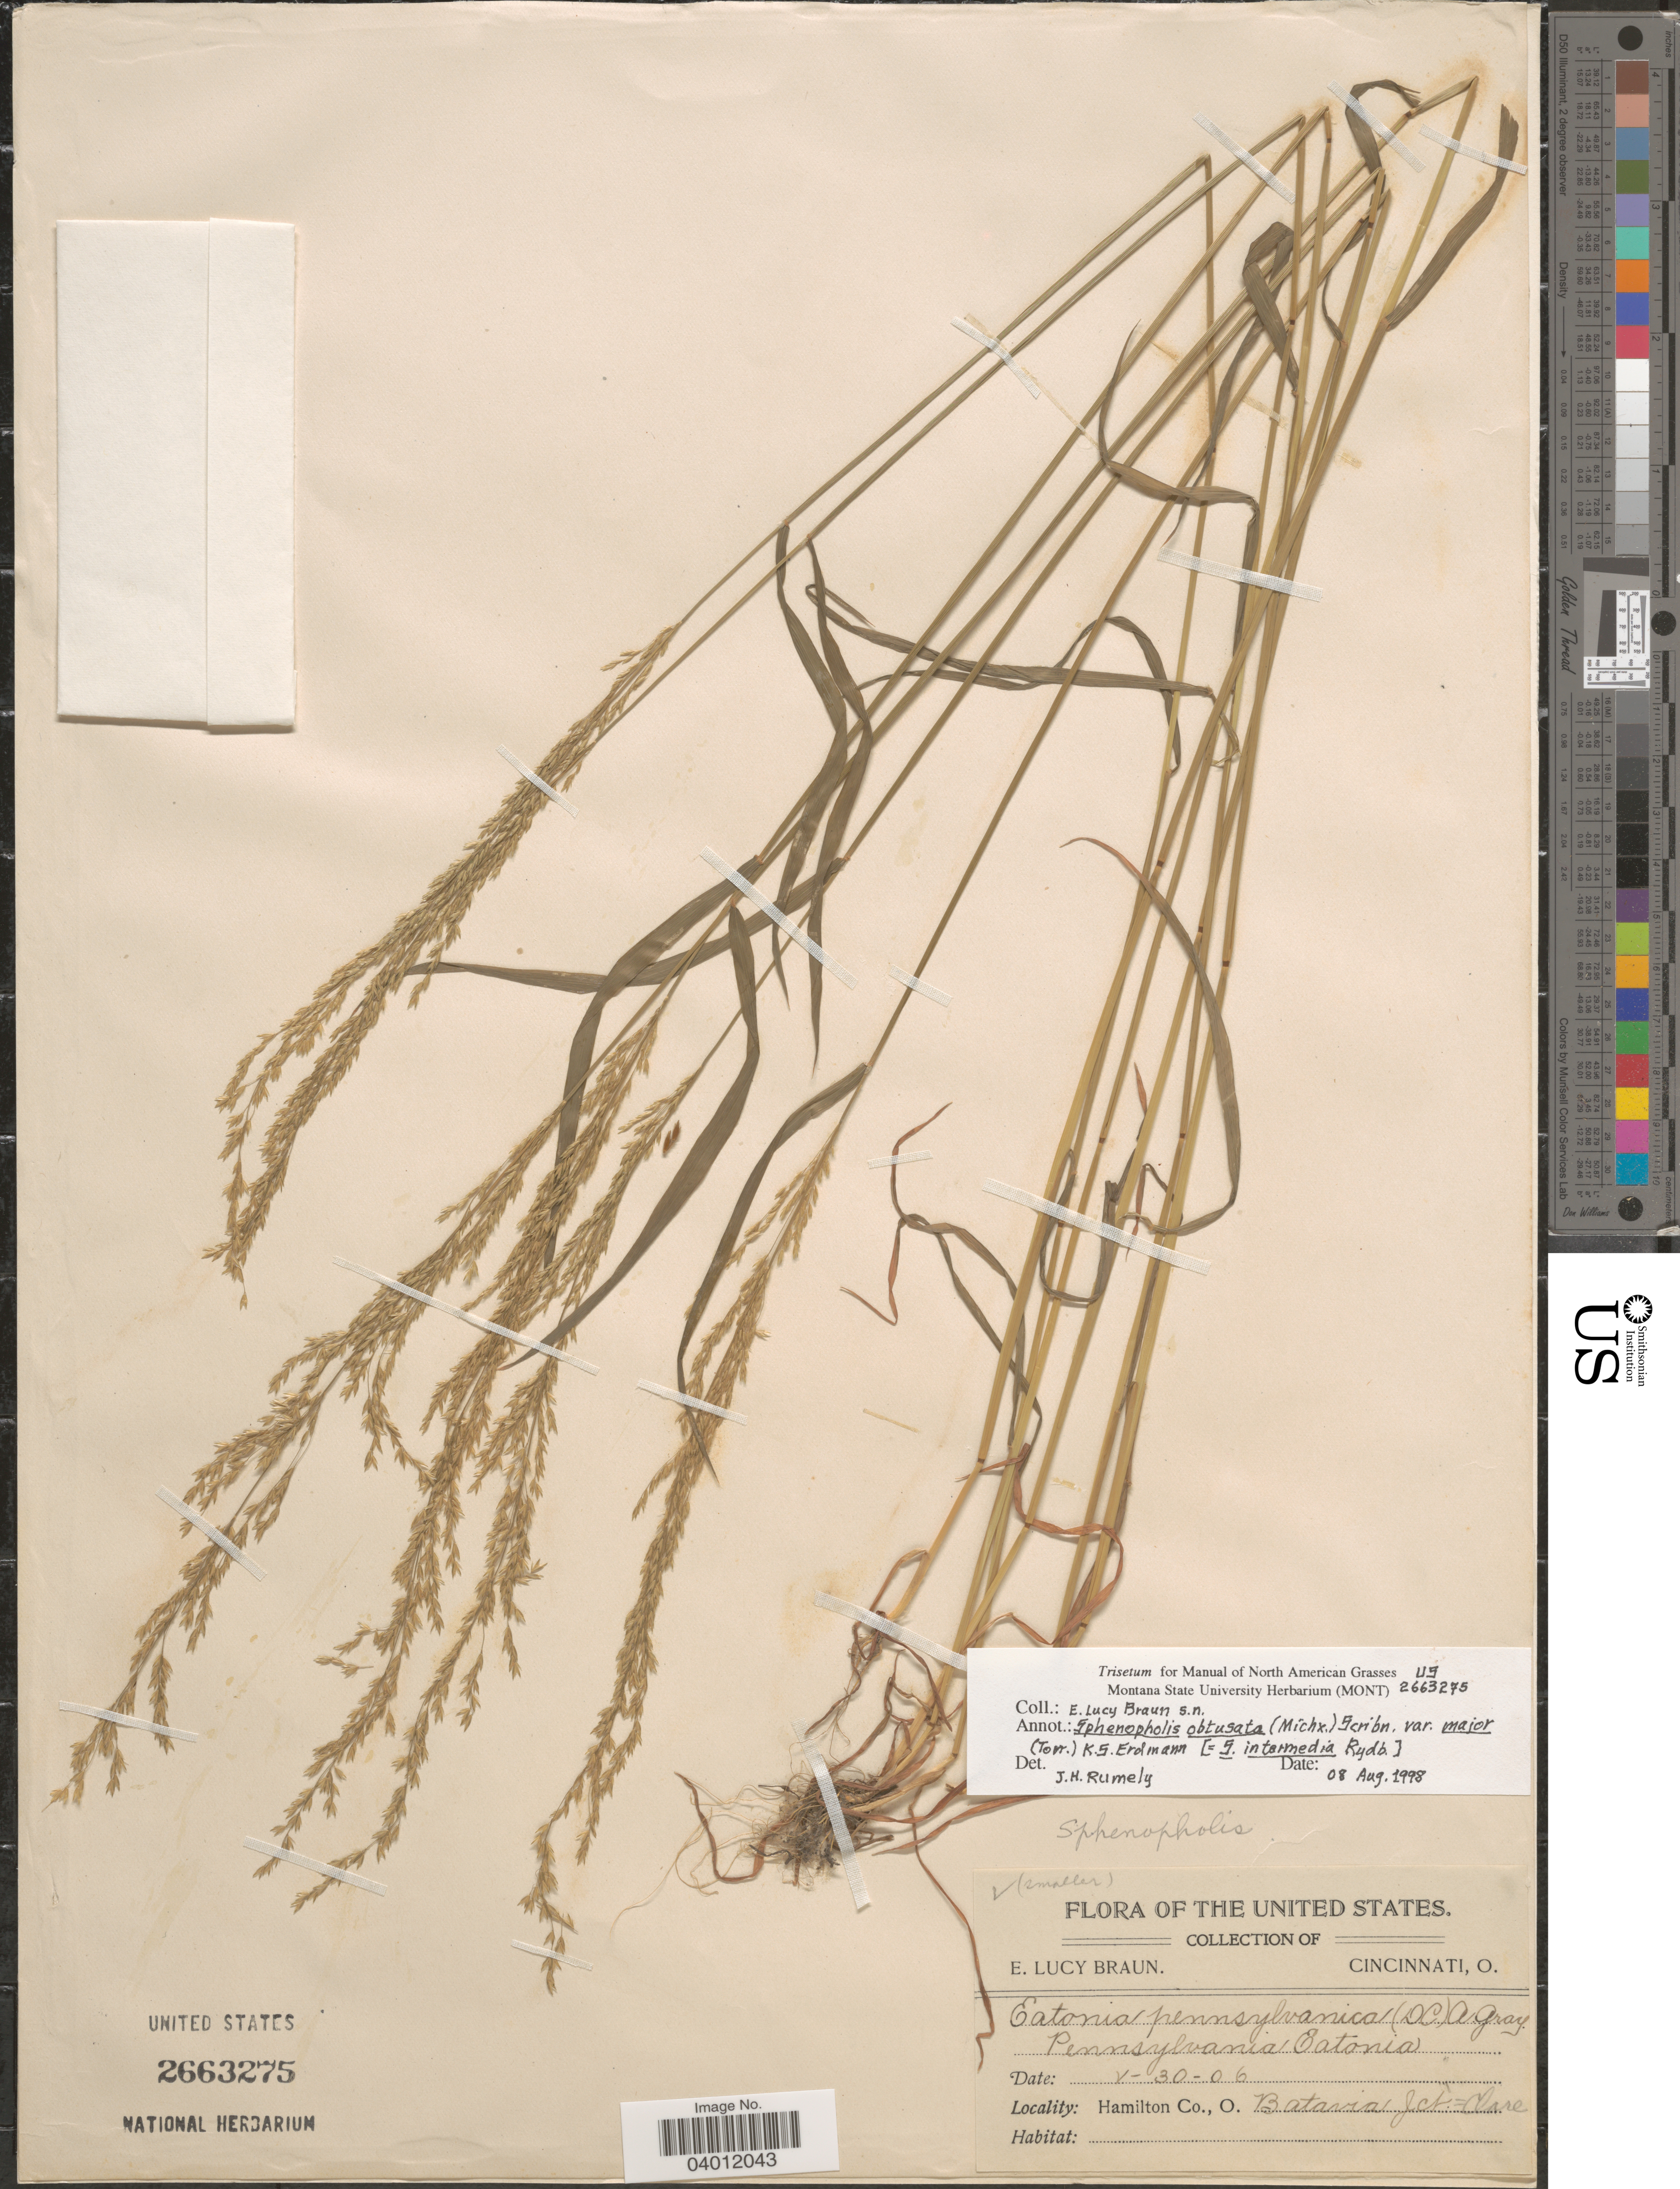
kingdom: Plantae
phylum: Tracheophyta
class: Liliopsida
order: Poales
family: Poaceae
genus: Sphenopholis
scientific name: Sphenopholis x pallens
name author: (Biehler) Scribn.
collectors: E. L. Braun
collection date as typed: Transcribed d/m/y: 30/5/6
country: United States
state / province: Ohio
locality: Hamilton Co. Batavia Jct.=Clare.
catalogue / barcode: US 2663275